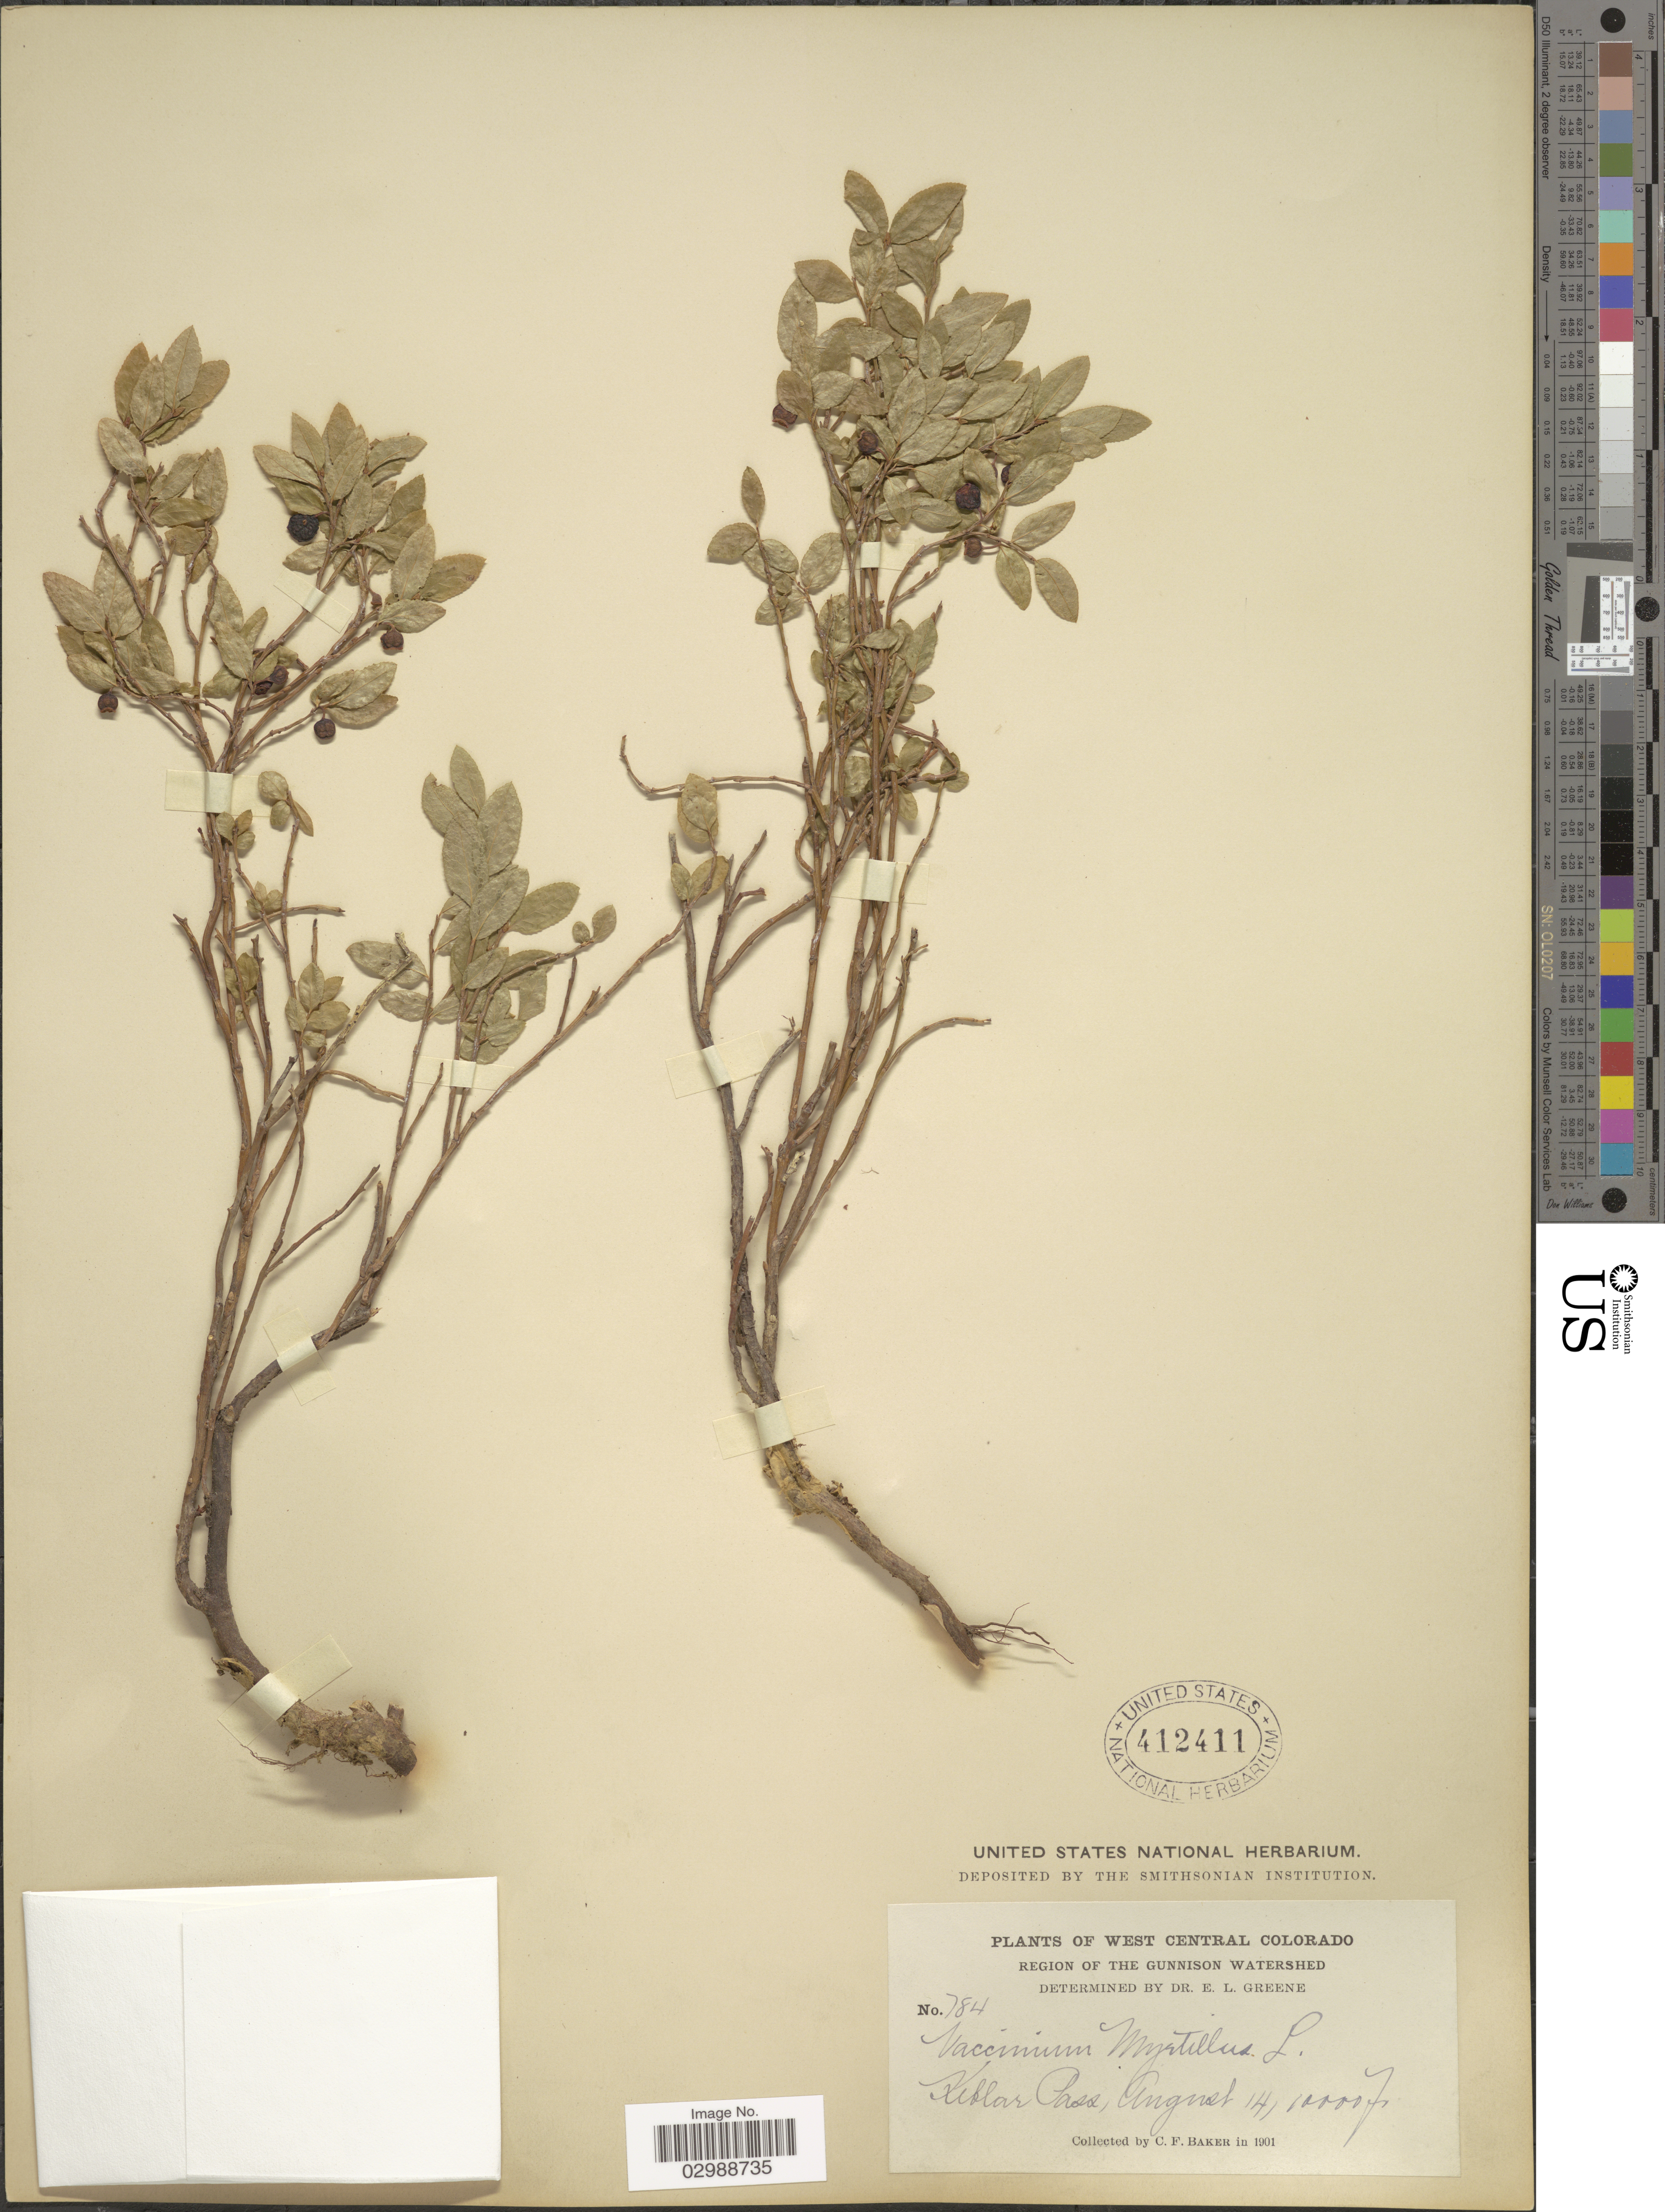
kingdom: Plantae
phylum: Tracheophyta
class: Magnoliopsida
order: Ericales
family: Ericaceae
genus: Vaccinium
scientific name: Vaccinium myrtillus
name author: L.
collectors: C. F. Baker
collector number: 784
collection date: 1901-08-14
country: United States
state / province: Colorado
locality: West Central Colorado. Region of the Gunnison Watershed. Kiblar Pass.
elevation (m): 3048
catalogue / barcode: US 412411